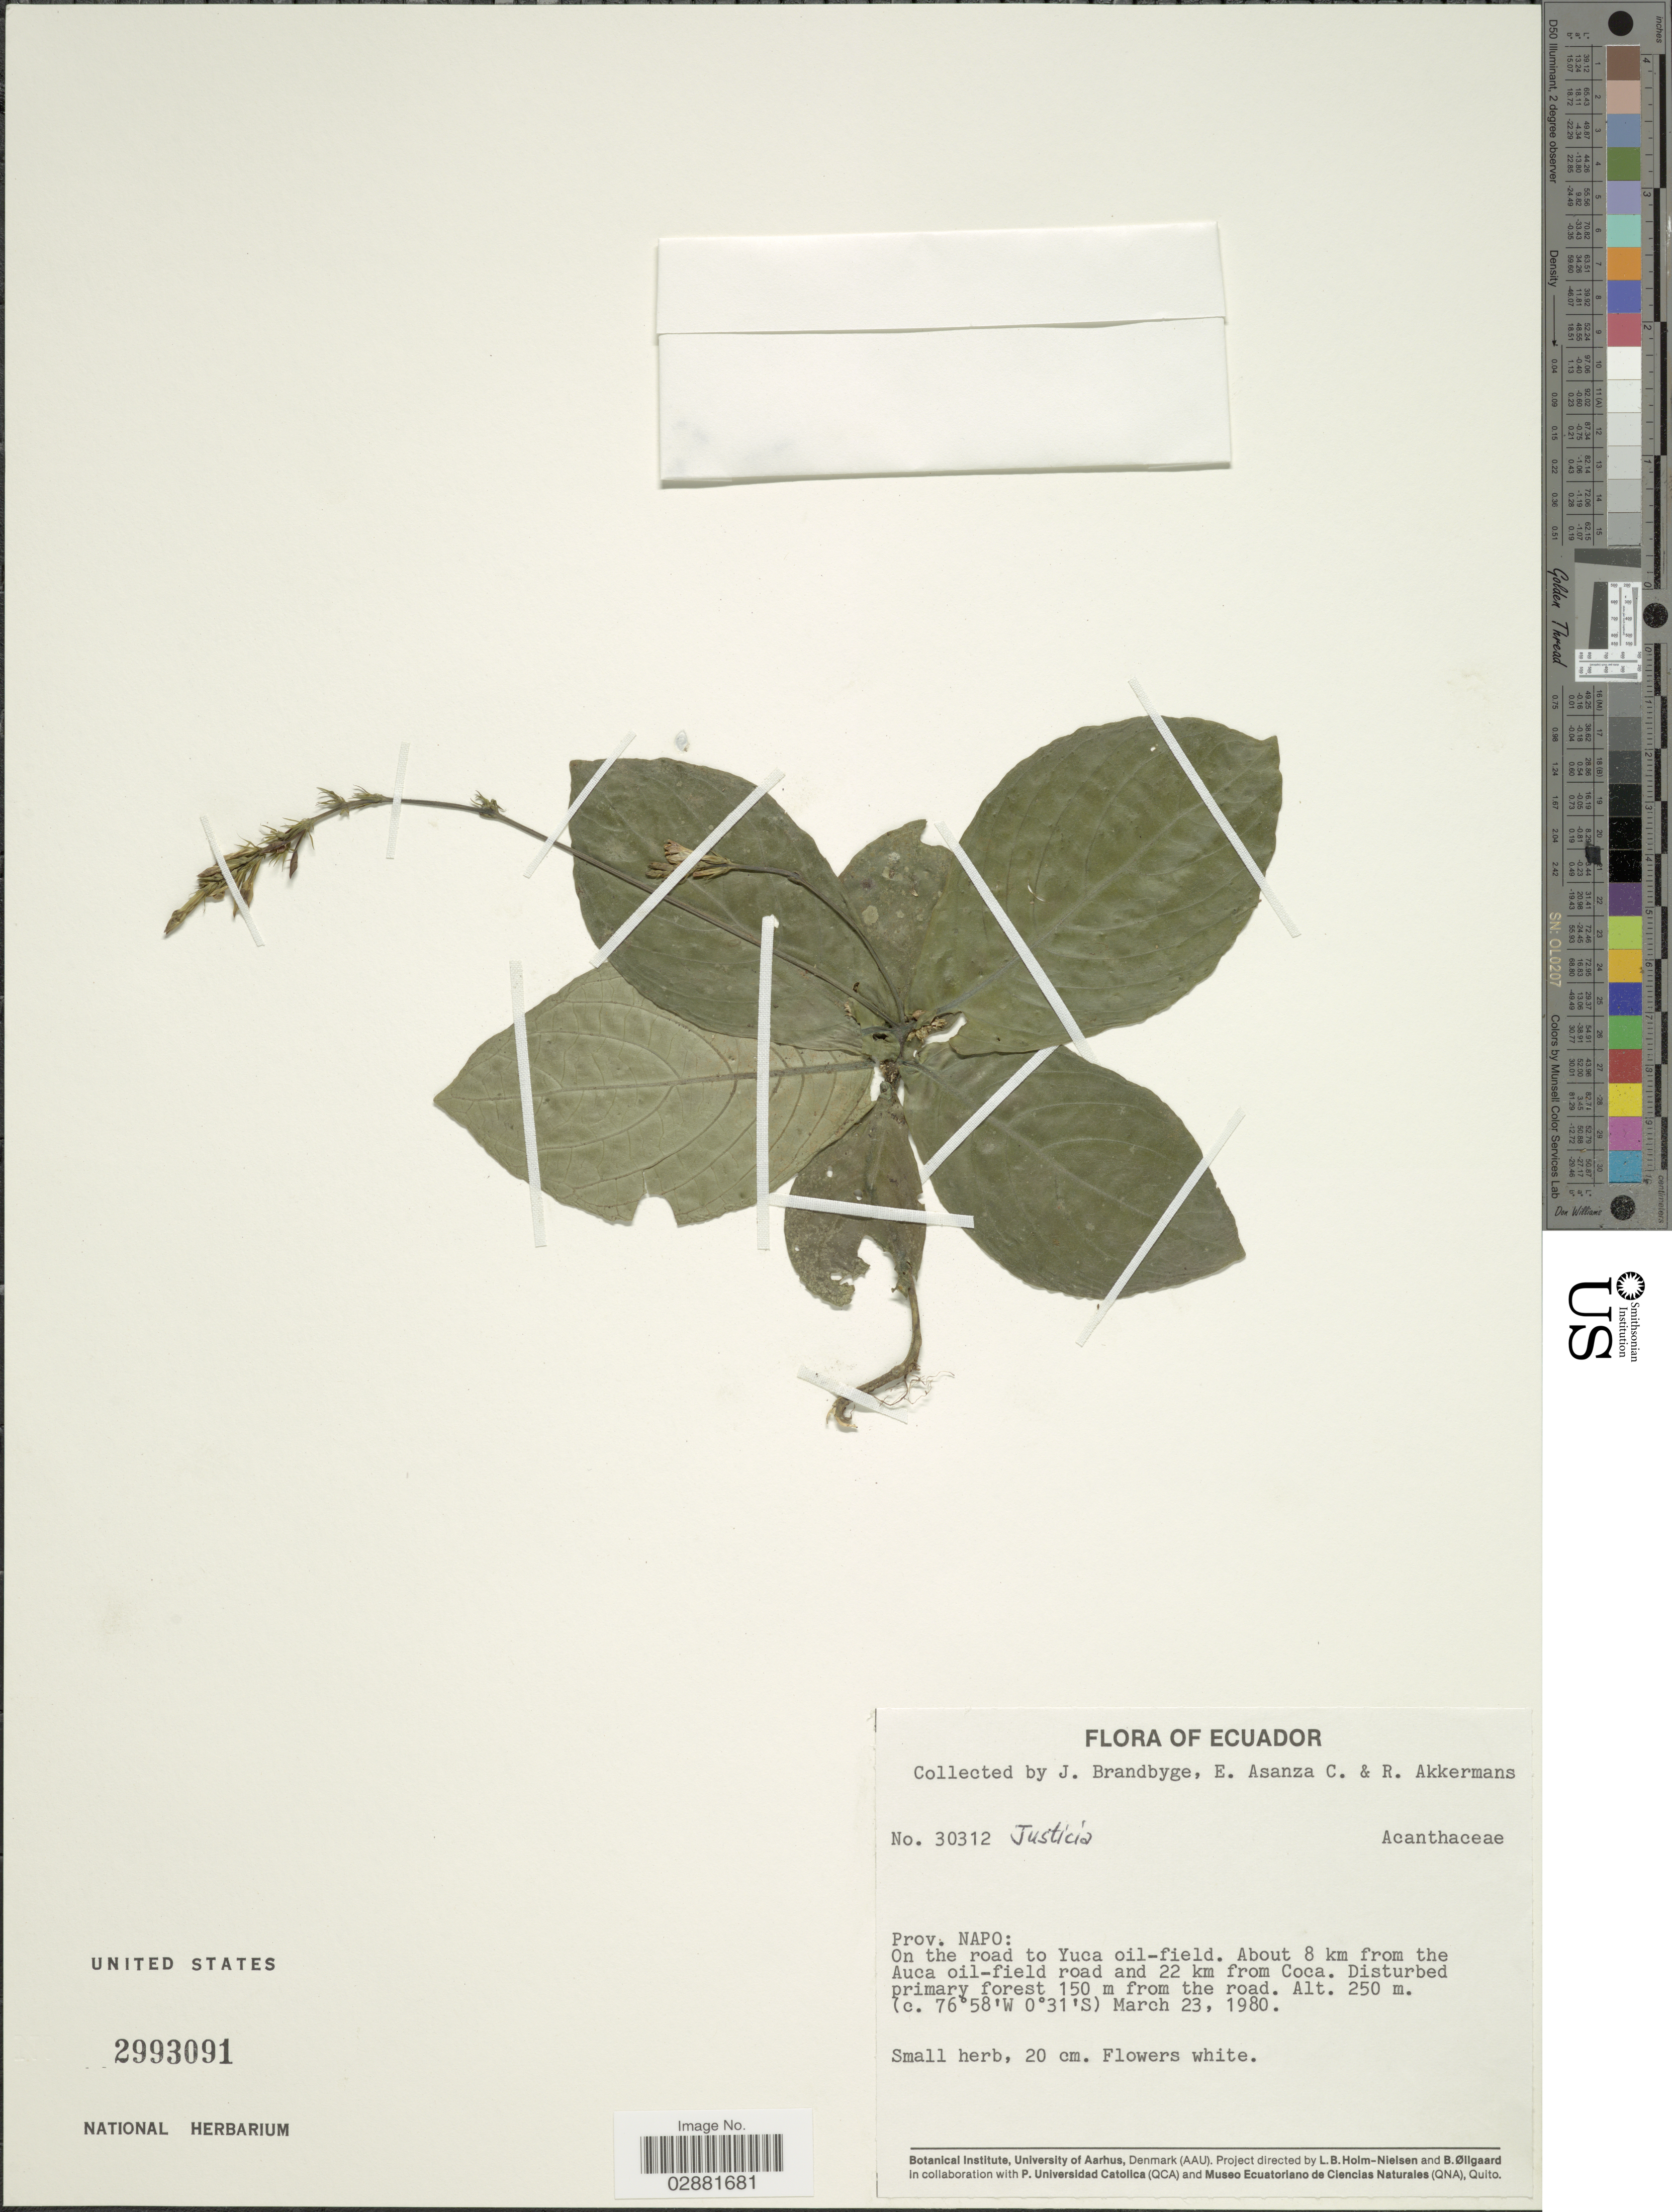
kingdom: Plantae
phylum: Tracheophyta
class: Magnoliopsida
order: Lamiales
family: Acanthaceae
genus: Justicia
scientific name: Justicia sp.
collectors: J. Brandbyge, E. Asanza C. & R. W. A. P. Akkermans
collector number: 30312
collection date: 1980-03-23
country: Ecuador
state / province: Napo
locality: On the road to Yuca oil-field, about 8 km from the Auca oil-field road and 22 km from Coca.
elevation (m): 250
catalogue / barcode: US 2993091